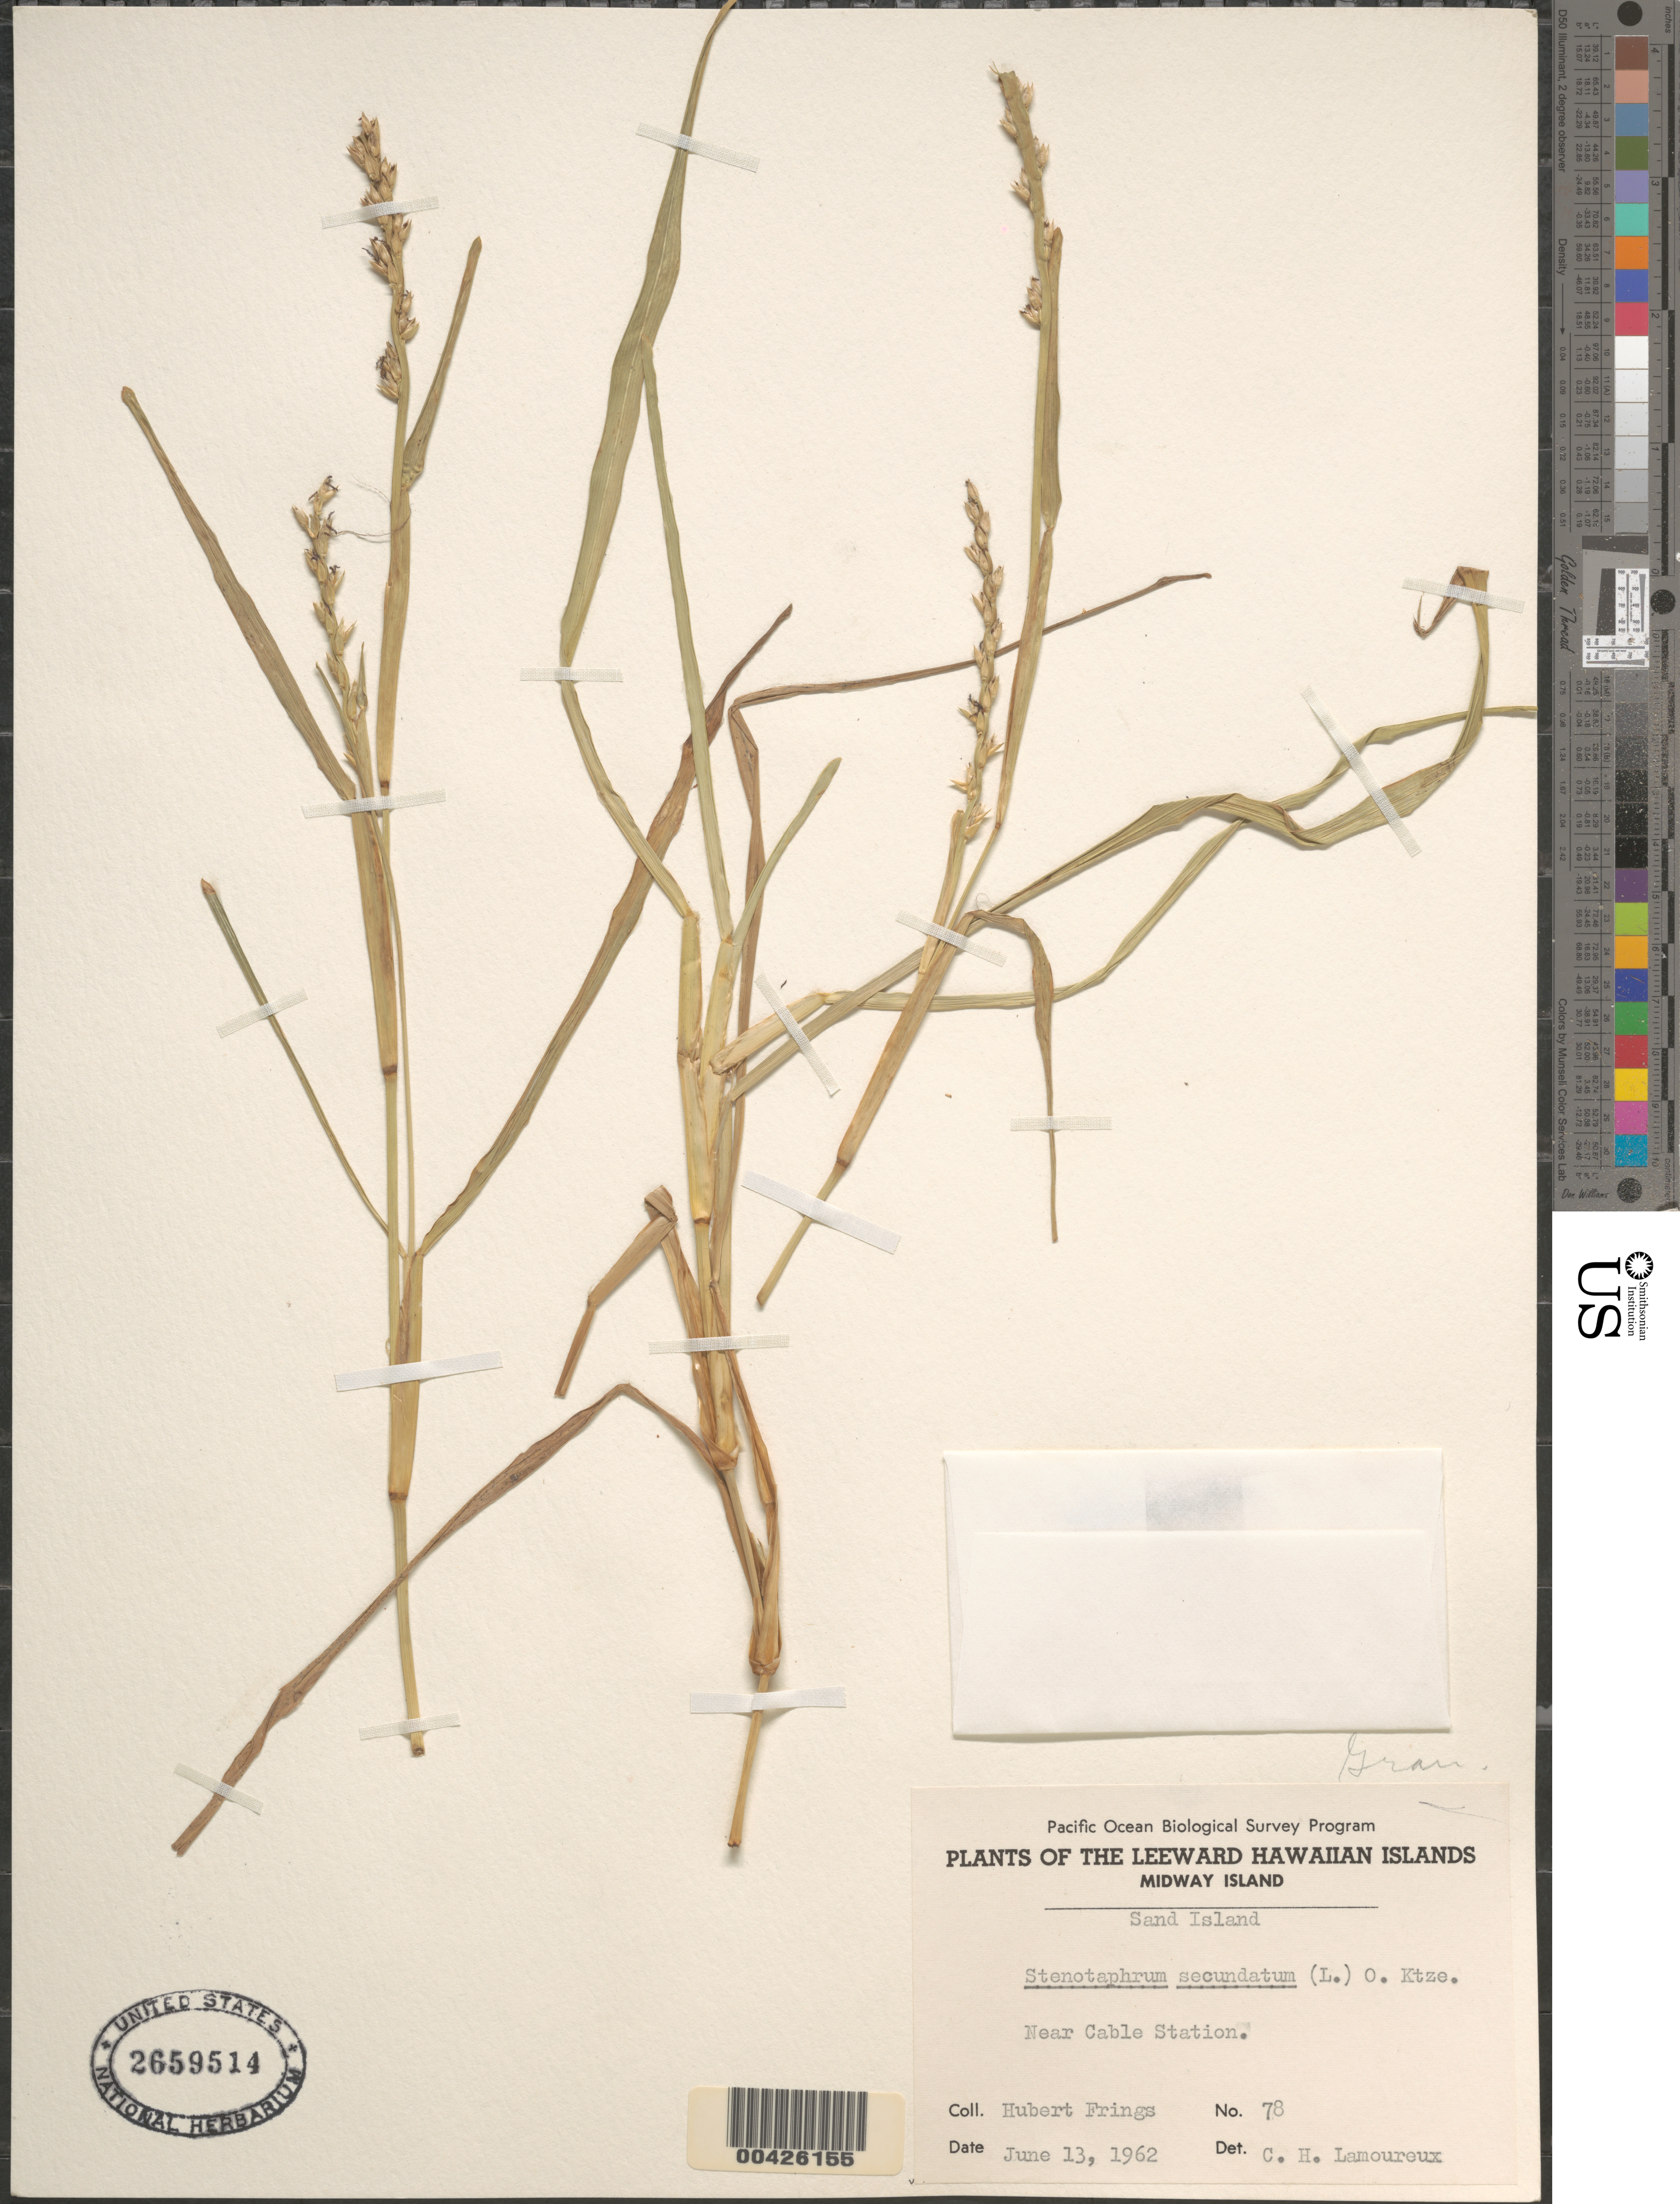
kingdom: Plantae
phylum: Tracheophyta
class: Liliopsida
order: Poales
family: Poaceae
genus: Stenotaphrum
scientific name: Stenotaphrum secundatum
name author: (Walter) Kuntze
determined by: Lamoureux, C. H.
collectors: H. Frings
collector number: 78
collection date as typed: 13 Jun 1962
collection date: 1962-06-13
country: U.S. Administered Pacific Islands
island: Midway Atoll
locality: near Cable Station, Sand Islet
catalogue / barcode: US 2659514